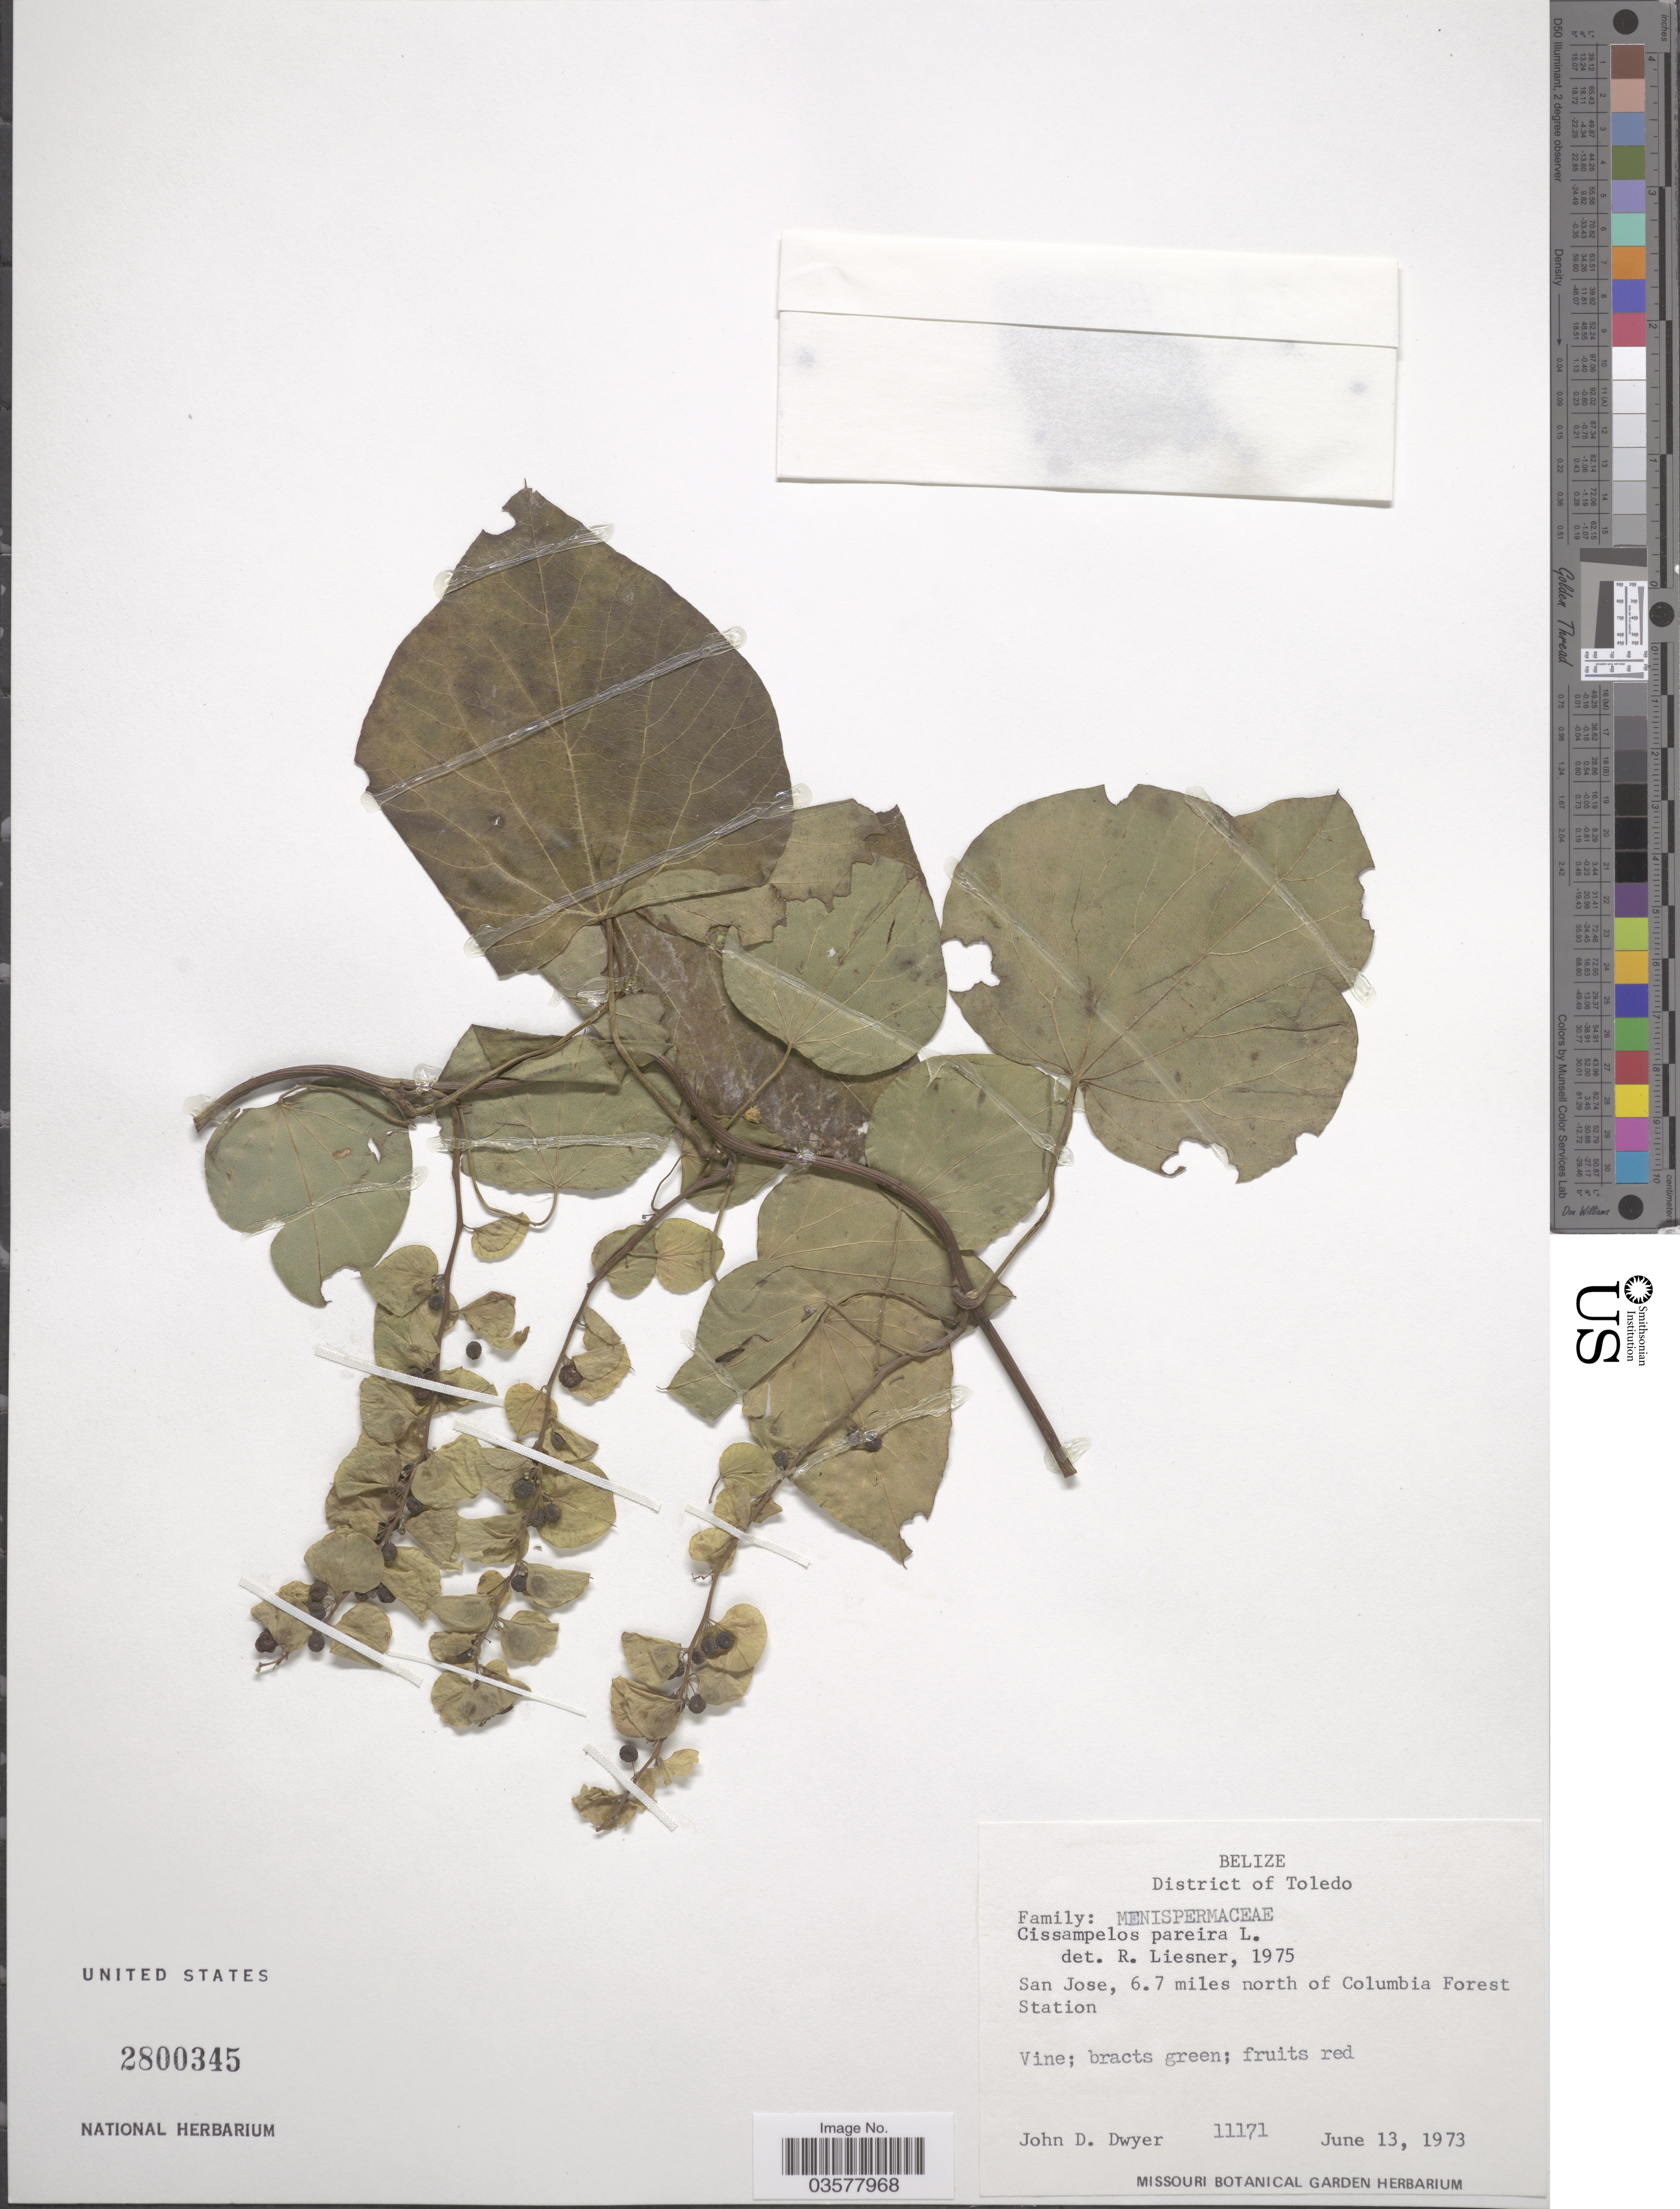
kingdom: Plantae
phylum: Tracheophyta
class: Magnoliopsida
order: Ranunculales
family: Menispermaceae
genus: Cissampelos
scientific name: Cissampelos pareira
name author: L.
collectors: J. D. Dwyer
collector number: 11171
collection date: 1973-06-13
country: Belize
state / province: Toledo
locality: District of Toledo. San Jose, 6.7 miles north of Columbia Forest Station.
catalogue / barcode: US 2800345